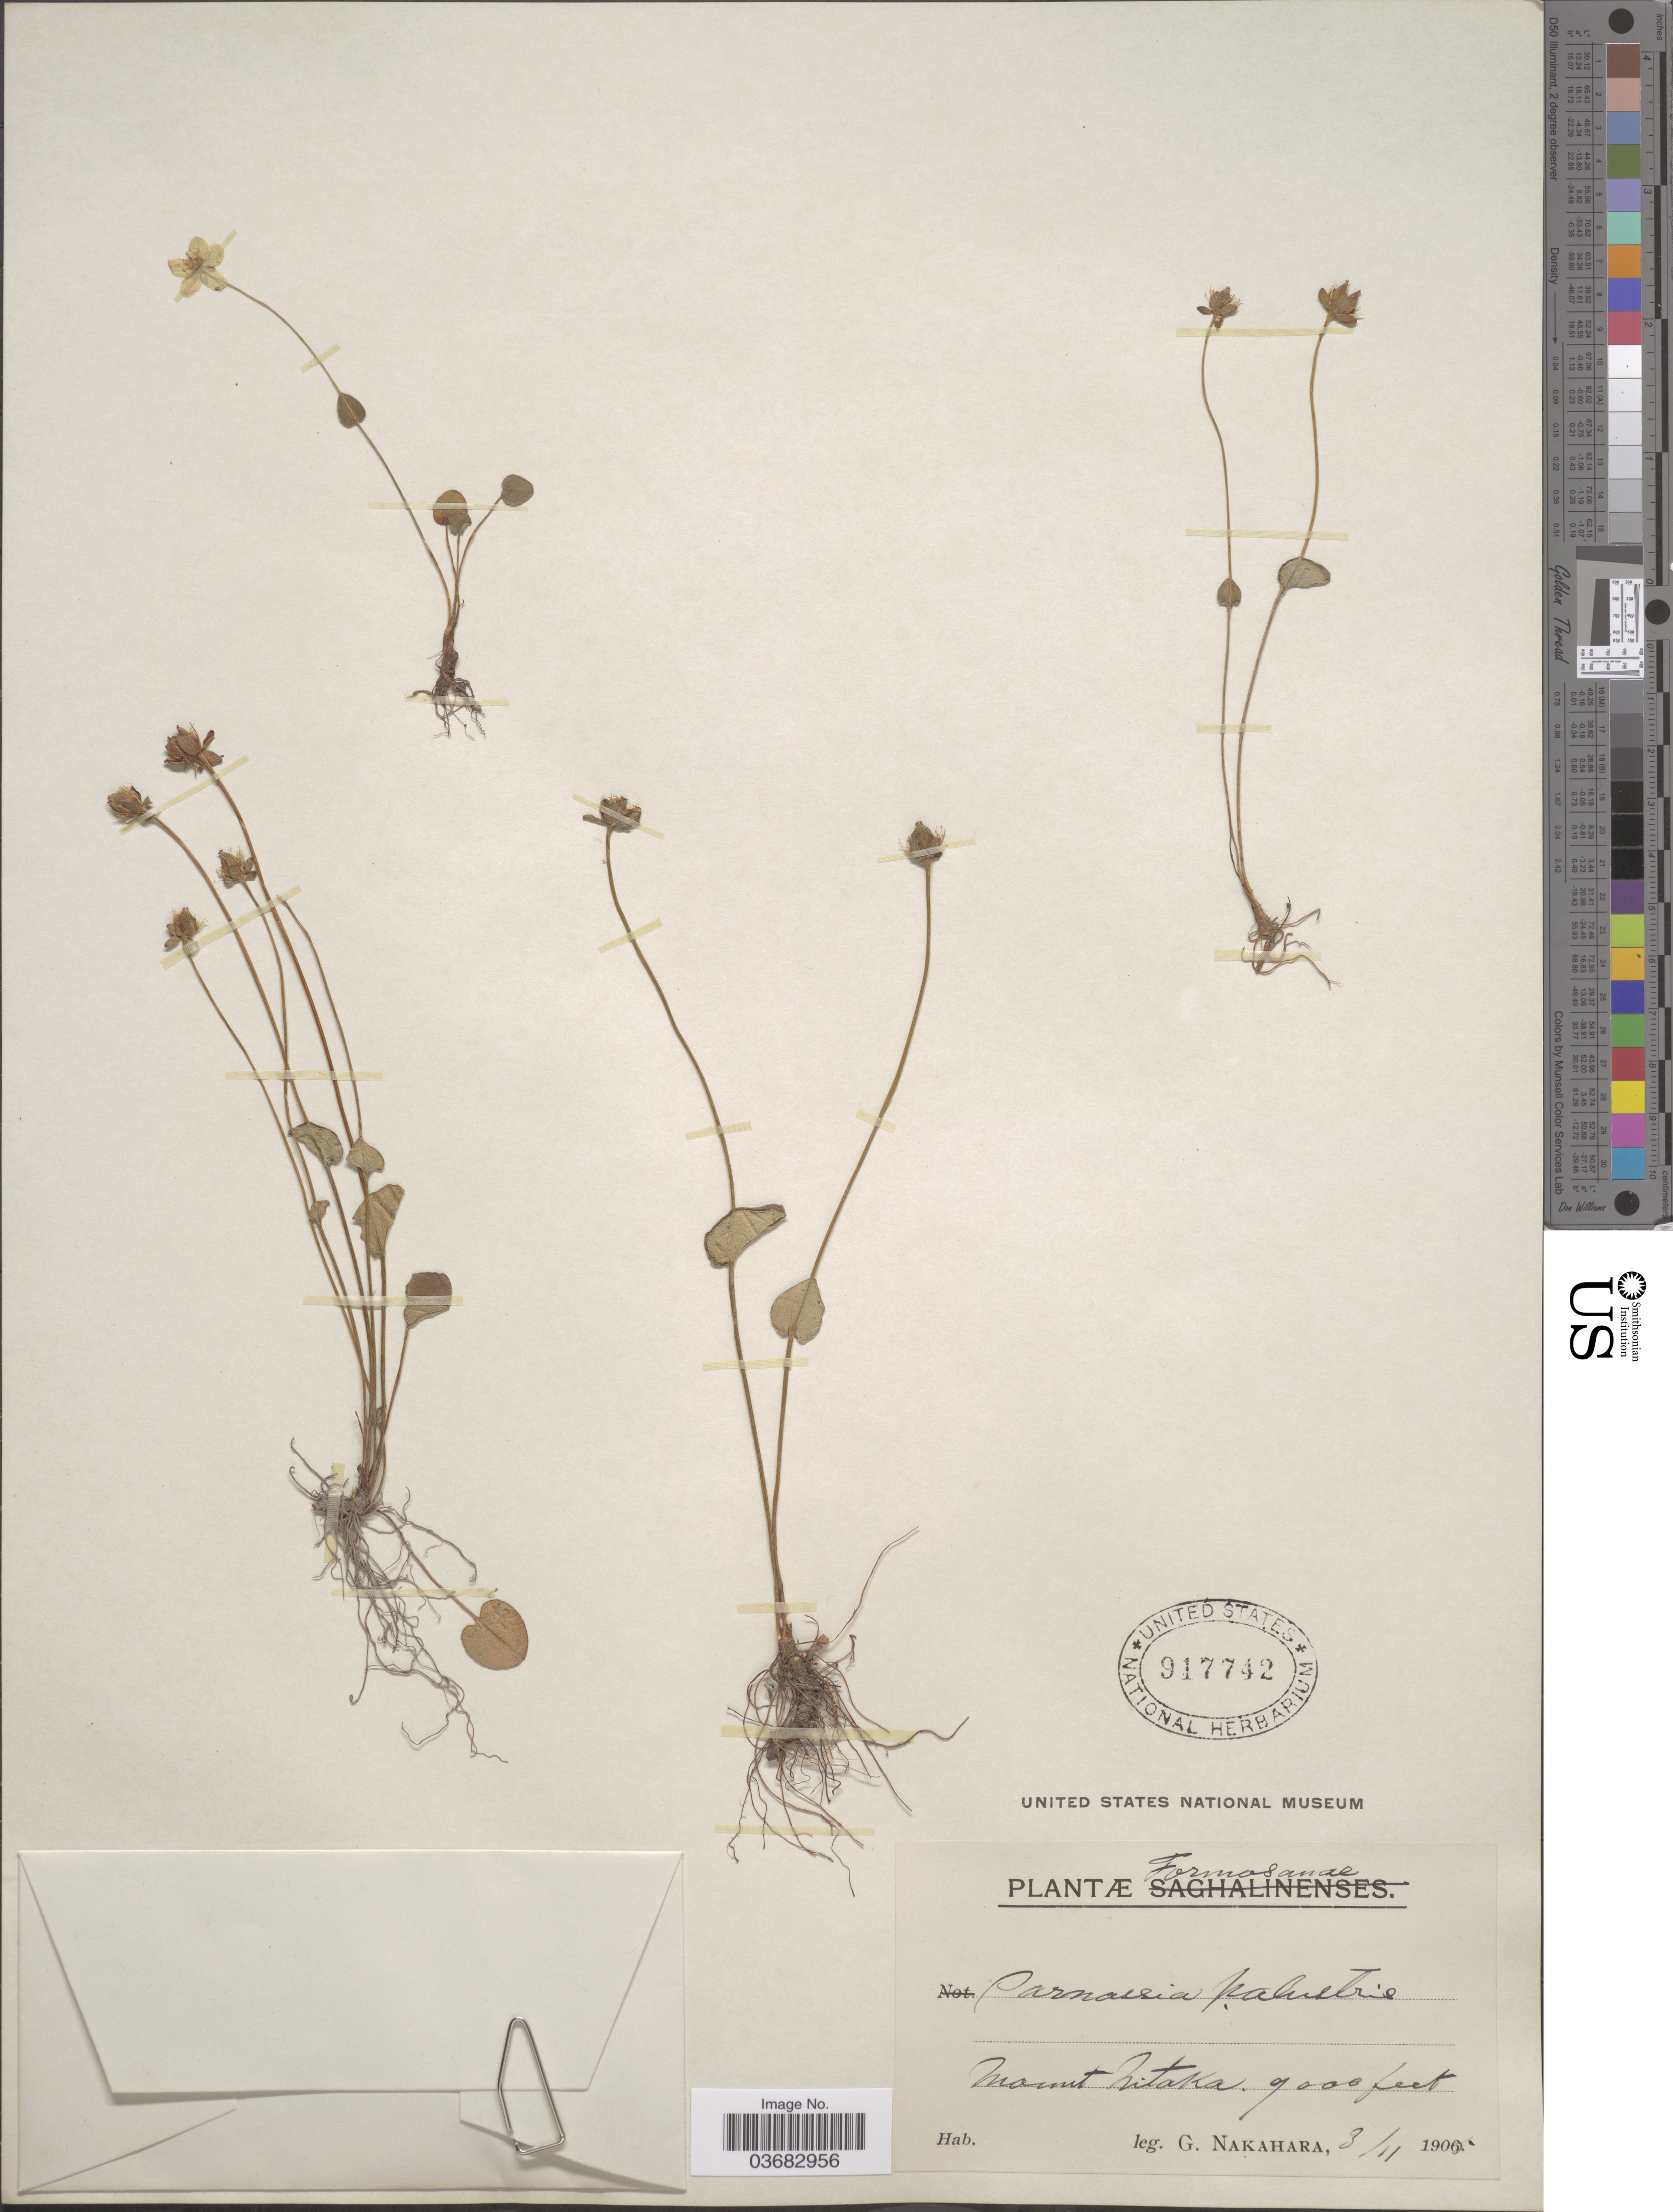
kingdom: Plantae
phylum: Tracheophyta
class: Magnoliopsida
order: Celastrales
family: Parnassiaceae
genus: Parnassia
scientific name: Parnassia palustris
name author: L.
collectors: G. Nakahara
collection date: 1905-11-03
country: Taiwan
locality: Mount Nitaka.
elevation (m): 2743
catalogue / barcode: US 917742